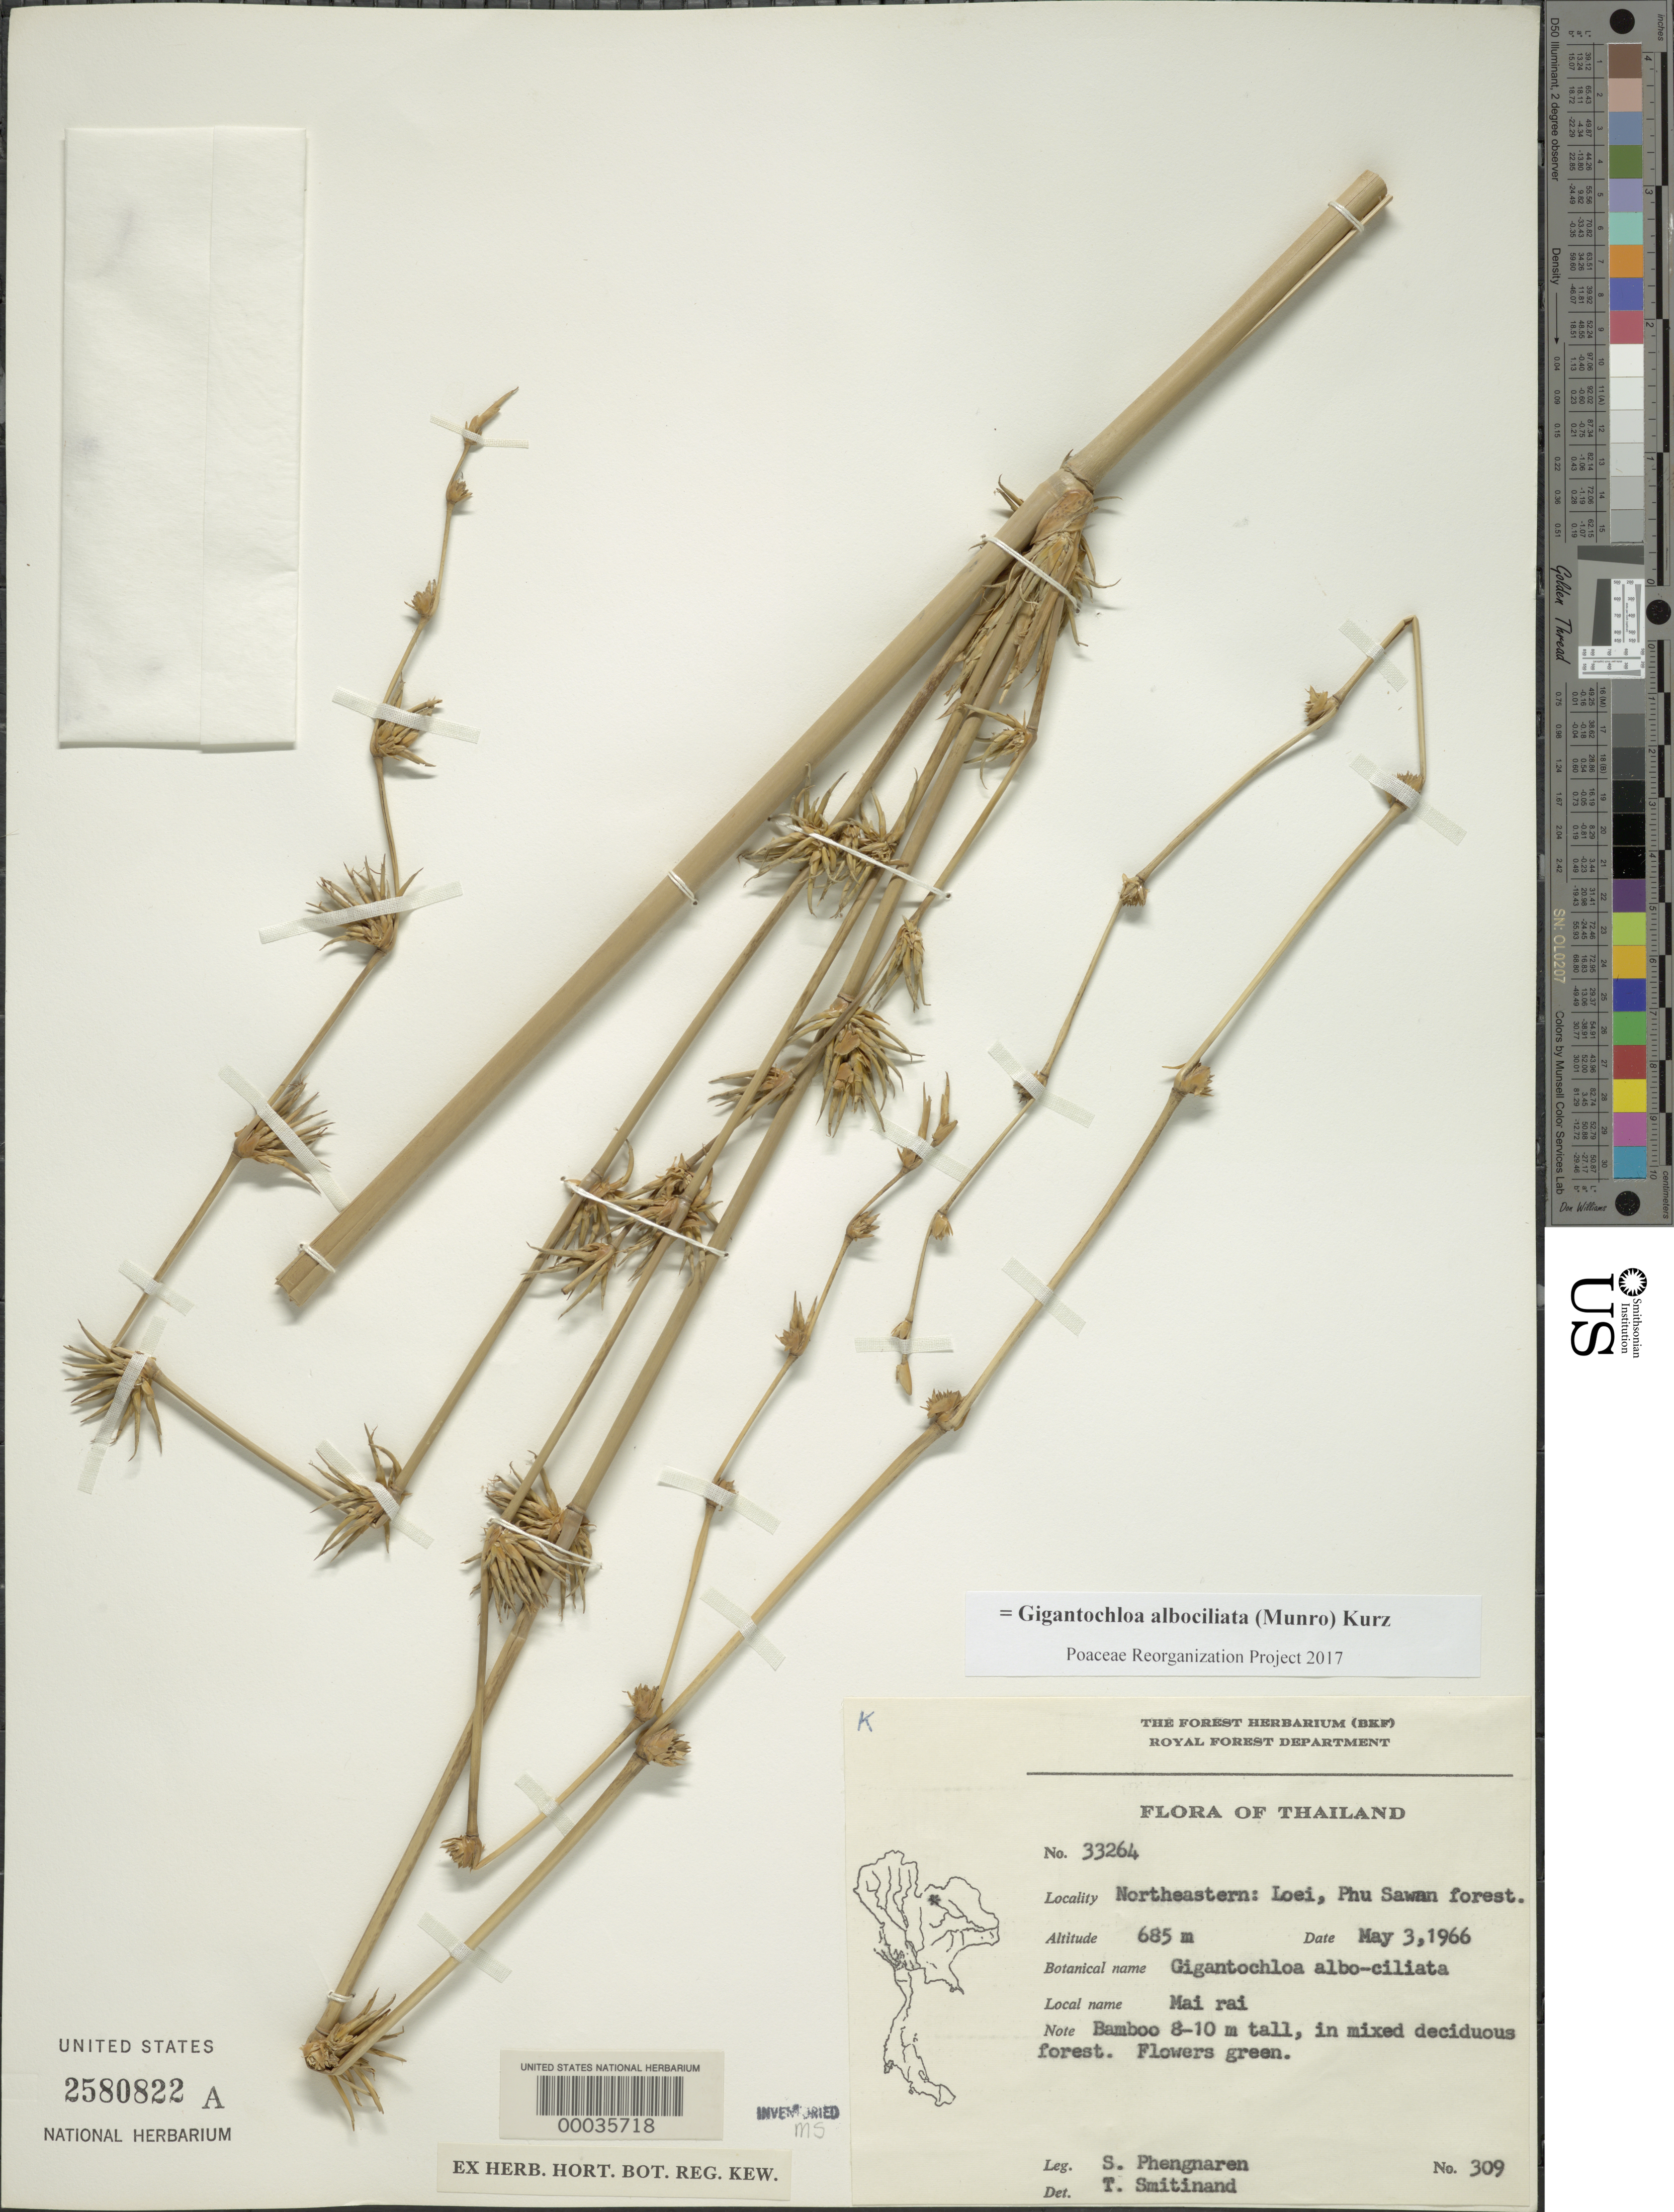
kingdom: Plantae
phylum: Tracheophyta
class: Liliopsida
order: Poales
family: Poaceae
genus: Gigantochloa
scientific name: Gigantochloa albociliata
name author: (Munro) Kurz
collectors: S. Phengnaren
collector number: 309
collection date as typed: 03 May 1966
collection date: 1966-05-03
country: Thailand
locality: Loei, phu sawan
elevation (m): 685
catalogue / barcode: US 2580822A